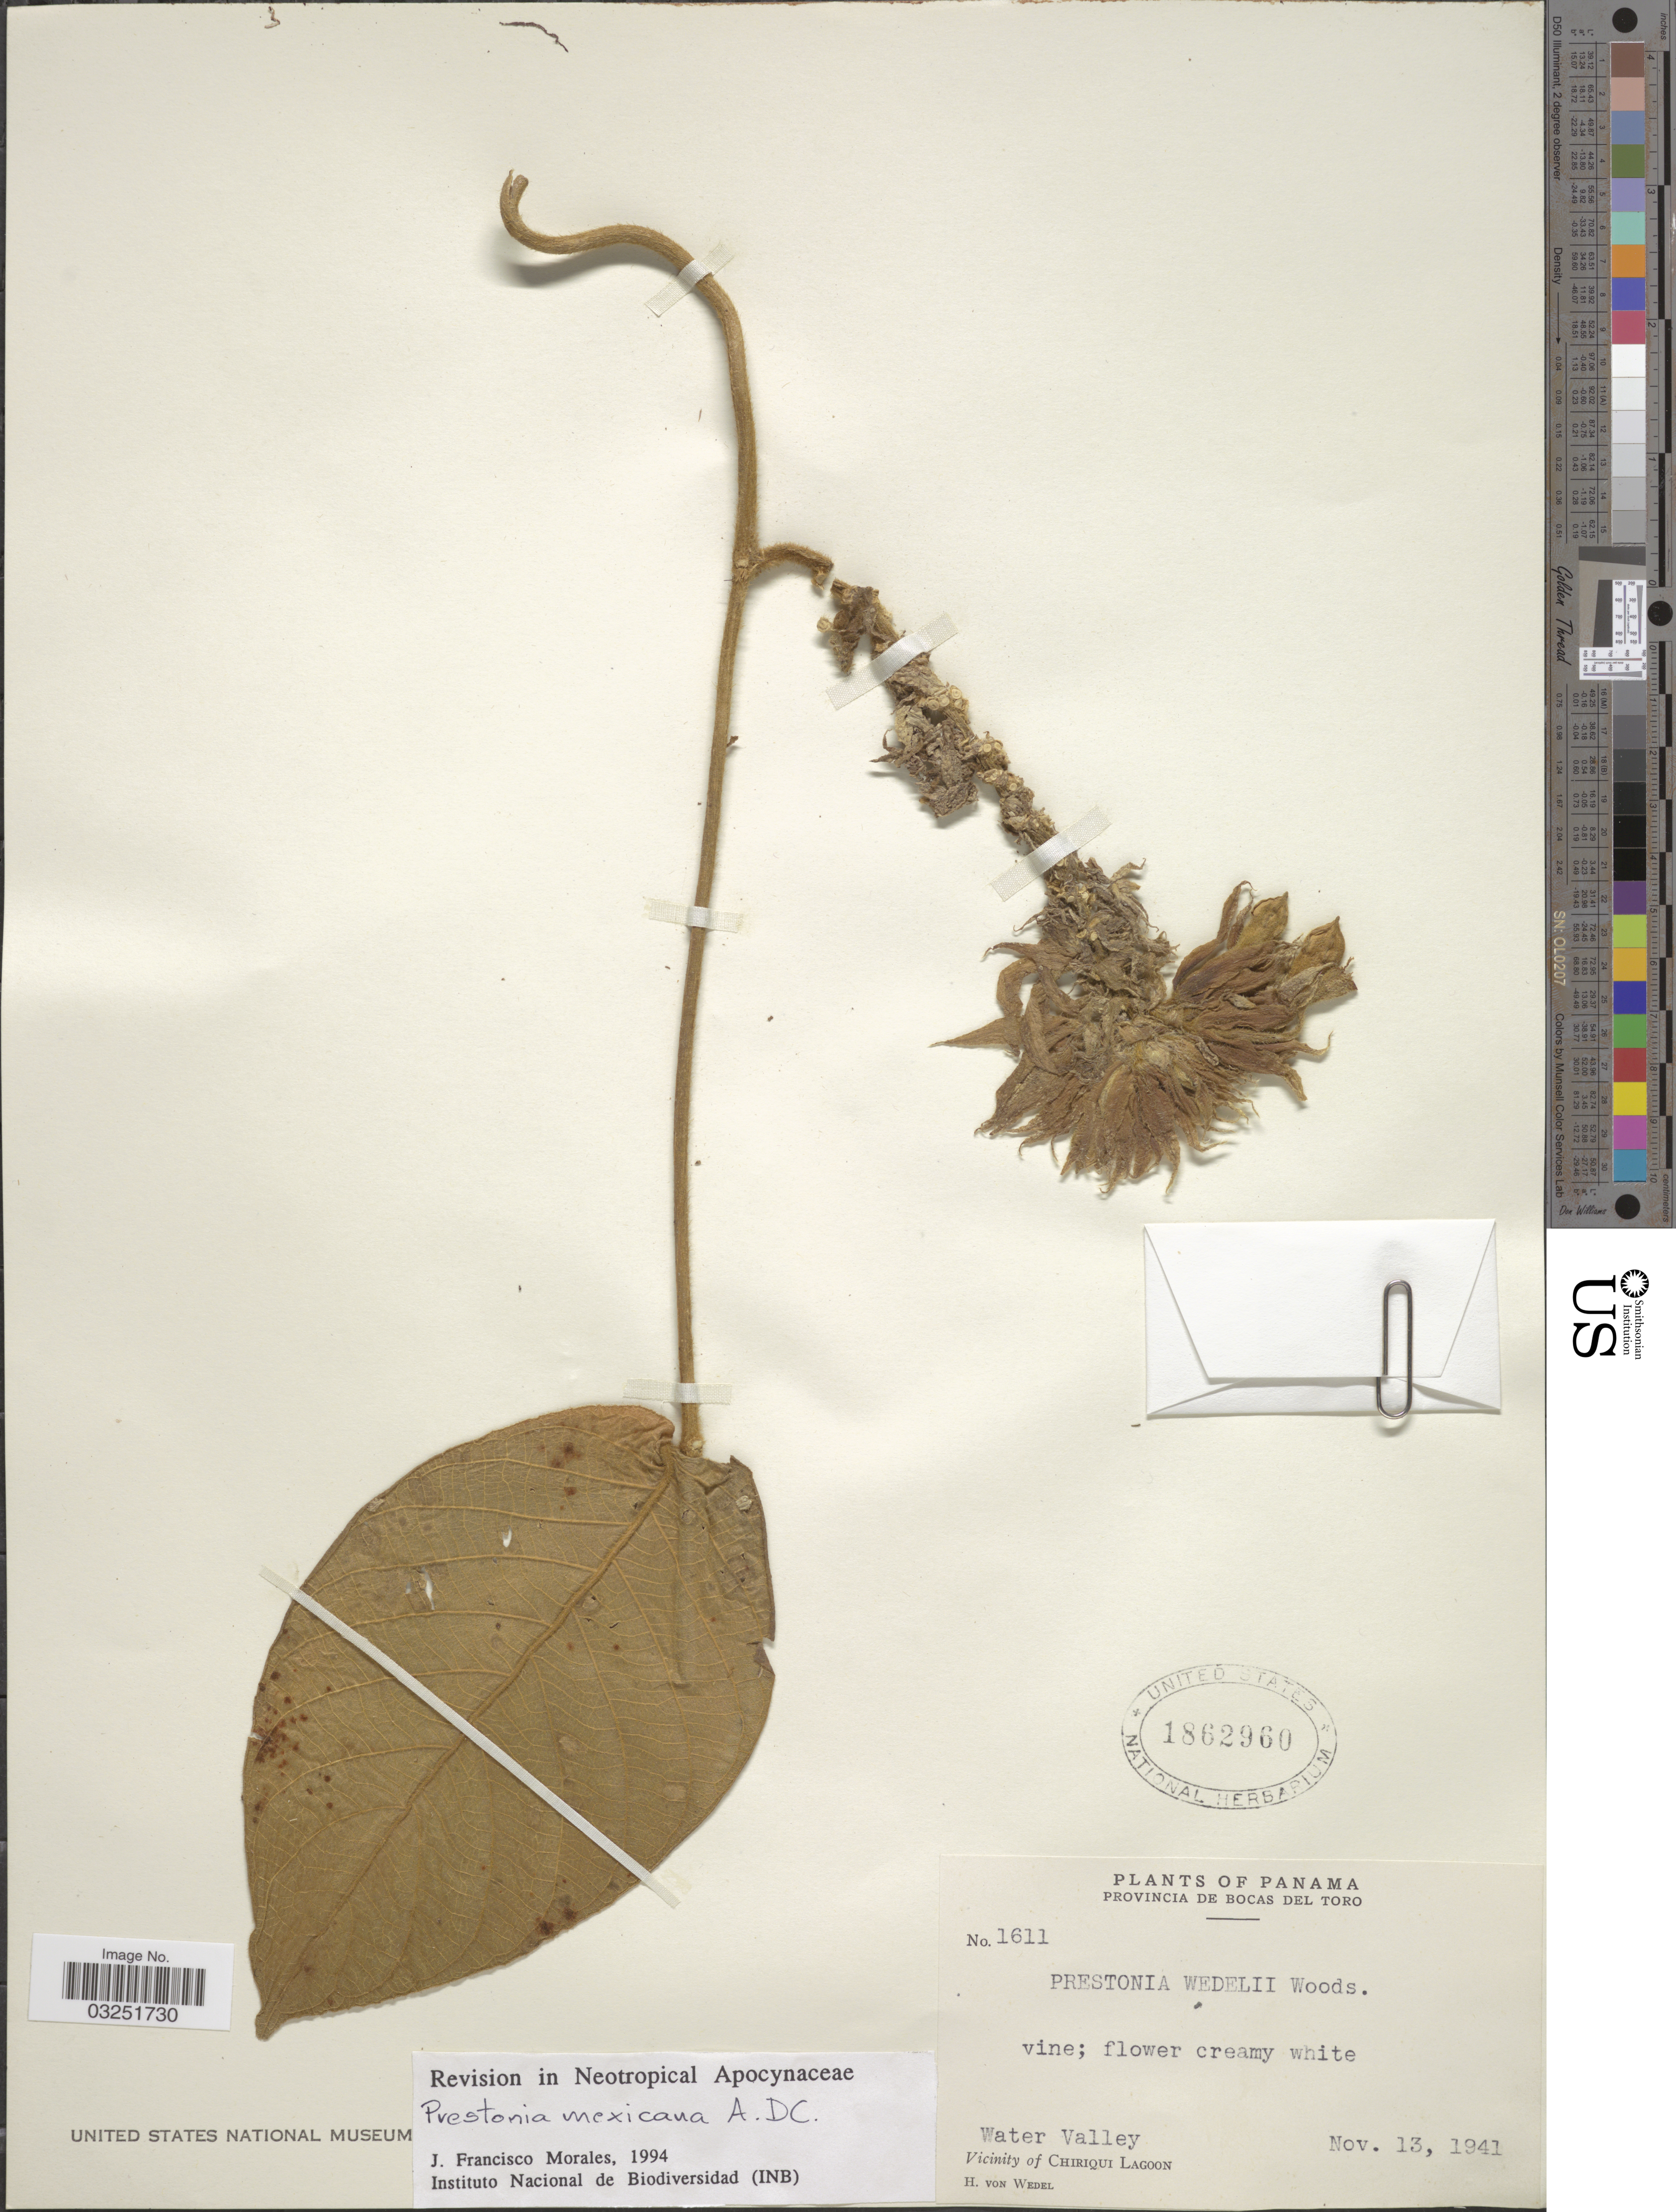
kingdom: Plantae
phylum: Tracheophyta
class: Magnoliopsida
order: Gentianales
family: Apocynaceae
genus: Prestonia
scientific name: Prestonia mexicana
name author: DC.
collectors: H. von Wedel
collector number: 1611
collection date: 1941-11-13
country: Panama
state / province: Bocas del Toro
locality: Provincia De Bocas Del Toro, Water Valley, Vicinity of Chiriqui Lagoon.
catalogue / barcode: US 1862960